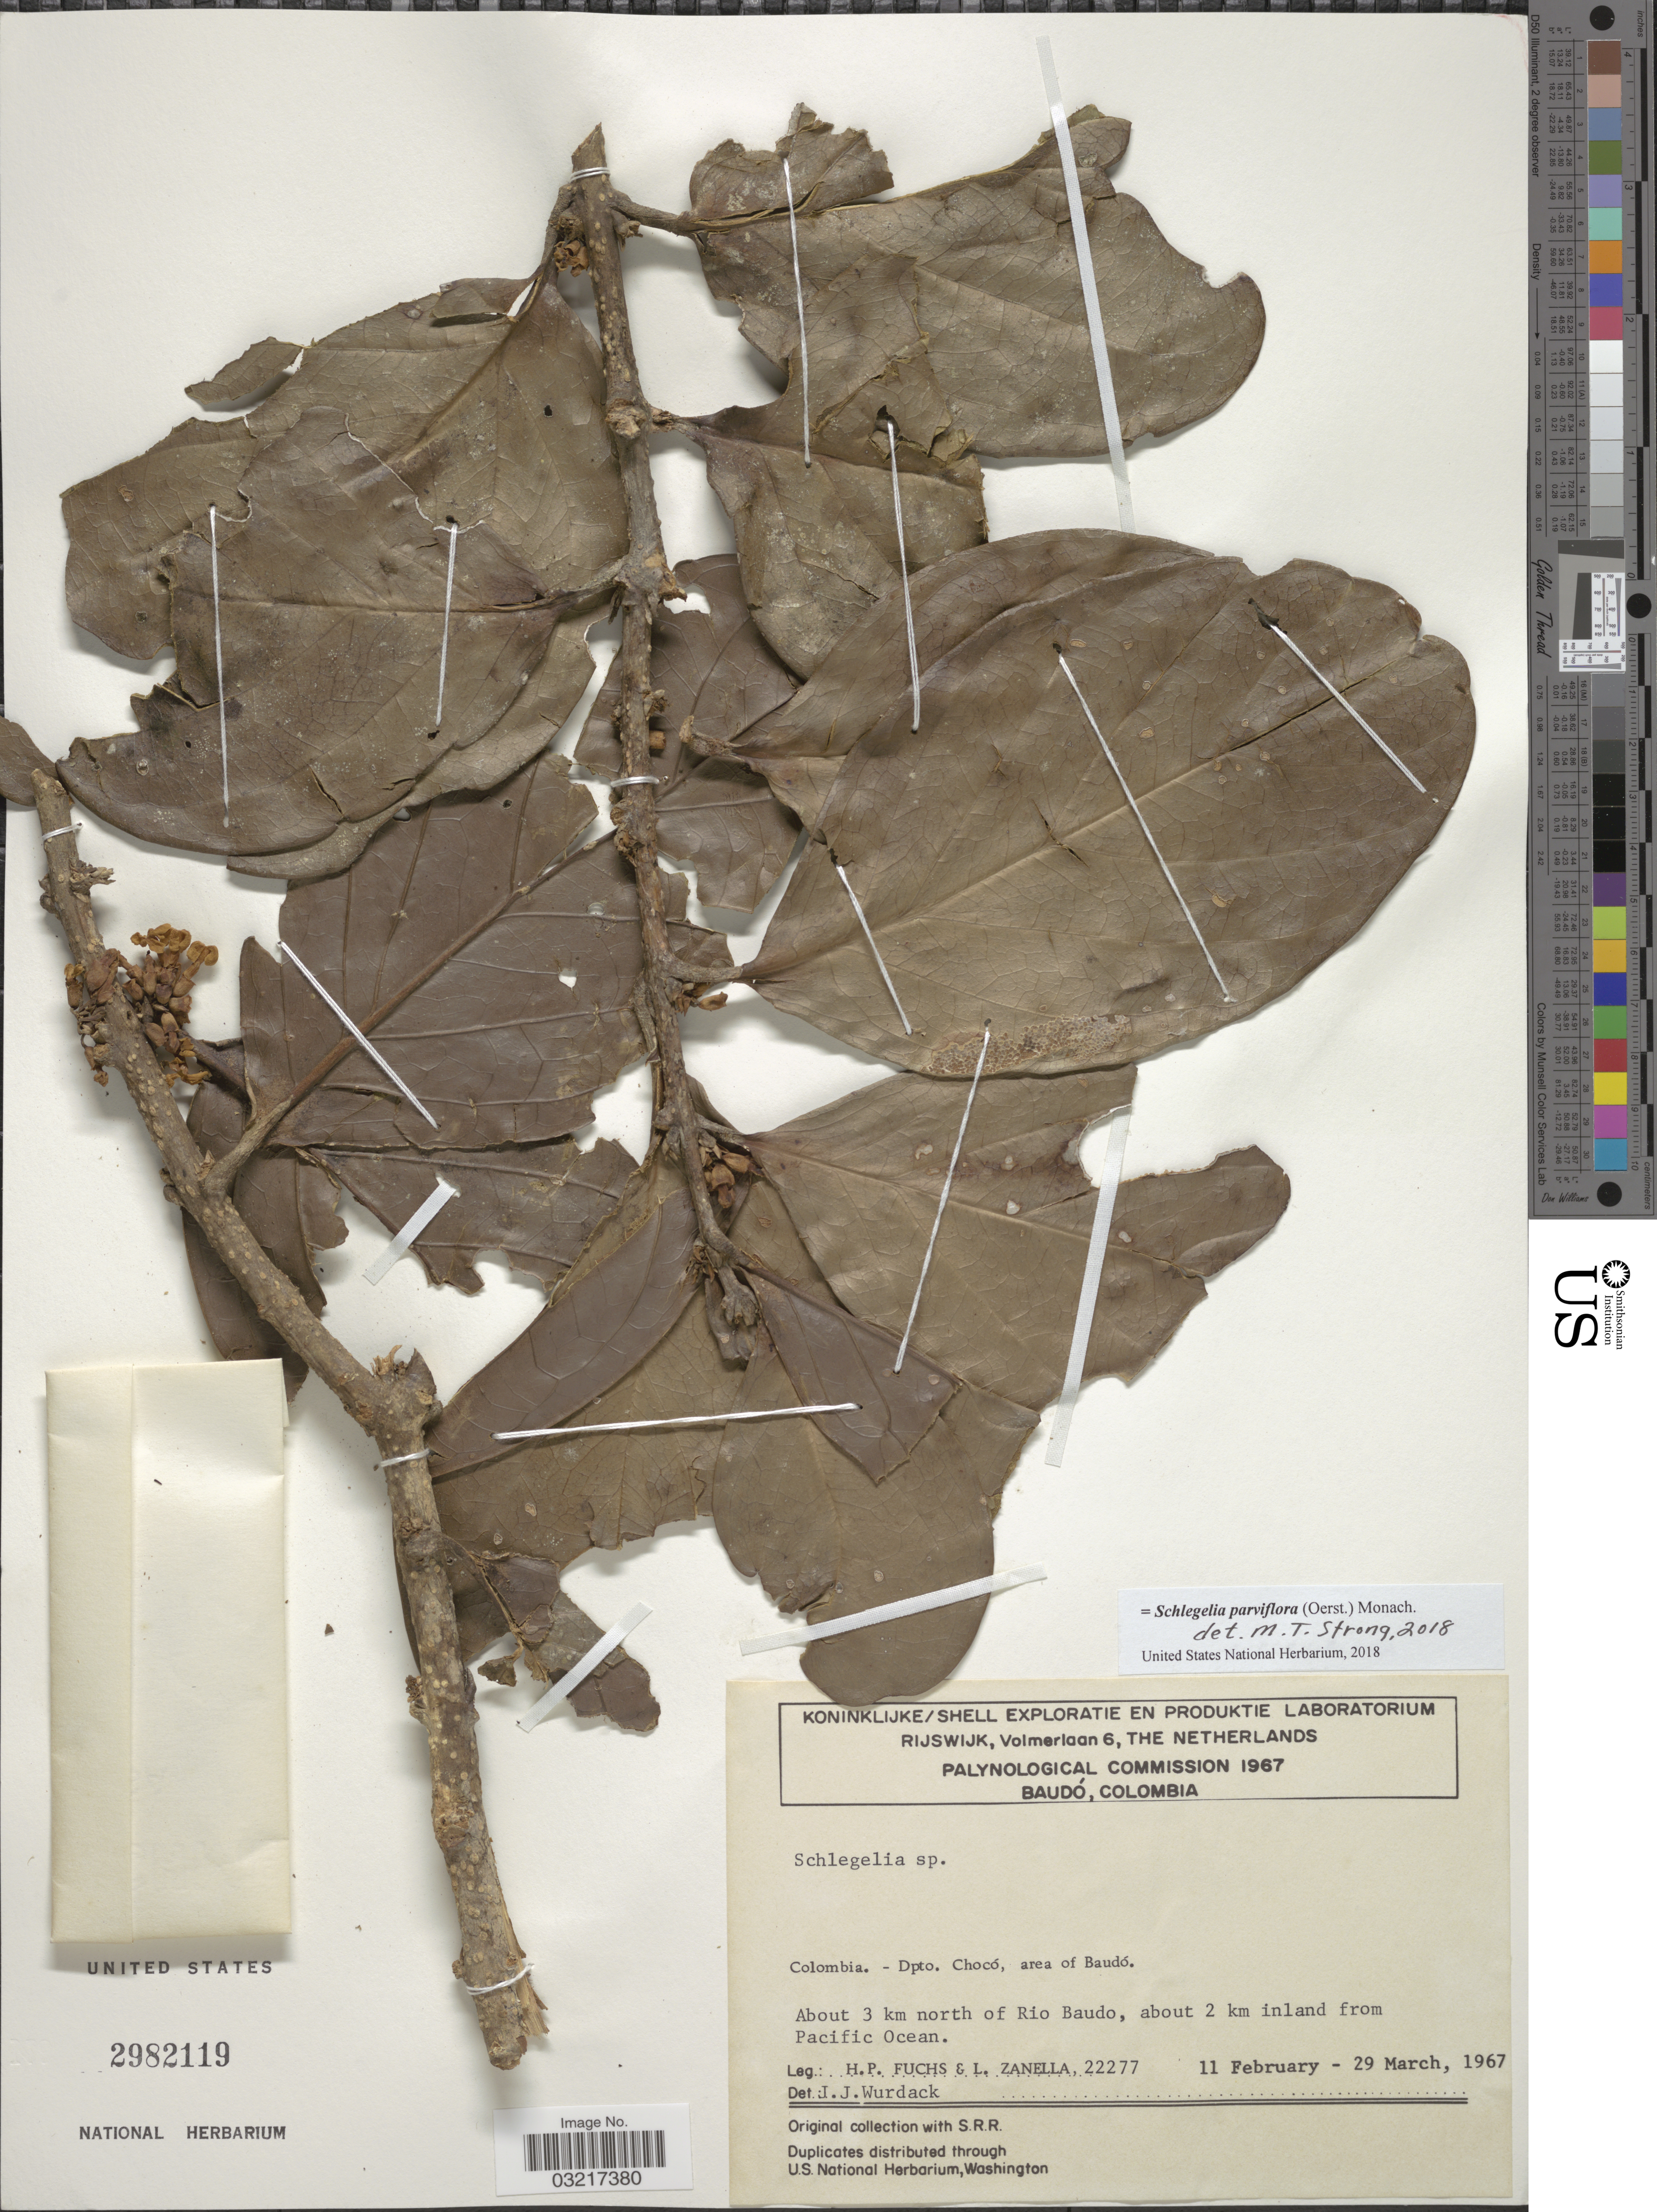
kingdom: Plantae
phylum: Tracheophyta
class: Magnoliopsida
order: Lamiales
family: Schlegeliaceae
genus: Schlegelia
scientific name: Schlegelia parviflora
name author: (Oerst.) Monach.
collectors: H. P. Fuchs & L. Zanella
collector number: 22277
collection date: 1967-02-11/1967-03-29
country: Colombia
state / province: Chocó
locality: Dpto. Chocó, area of Baudó. About 3 km north of Rio Baudo, about 2 km inland from Pacific Ocean.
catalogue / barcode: US 2982119